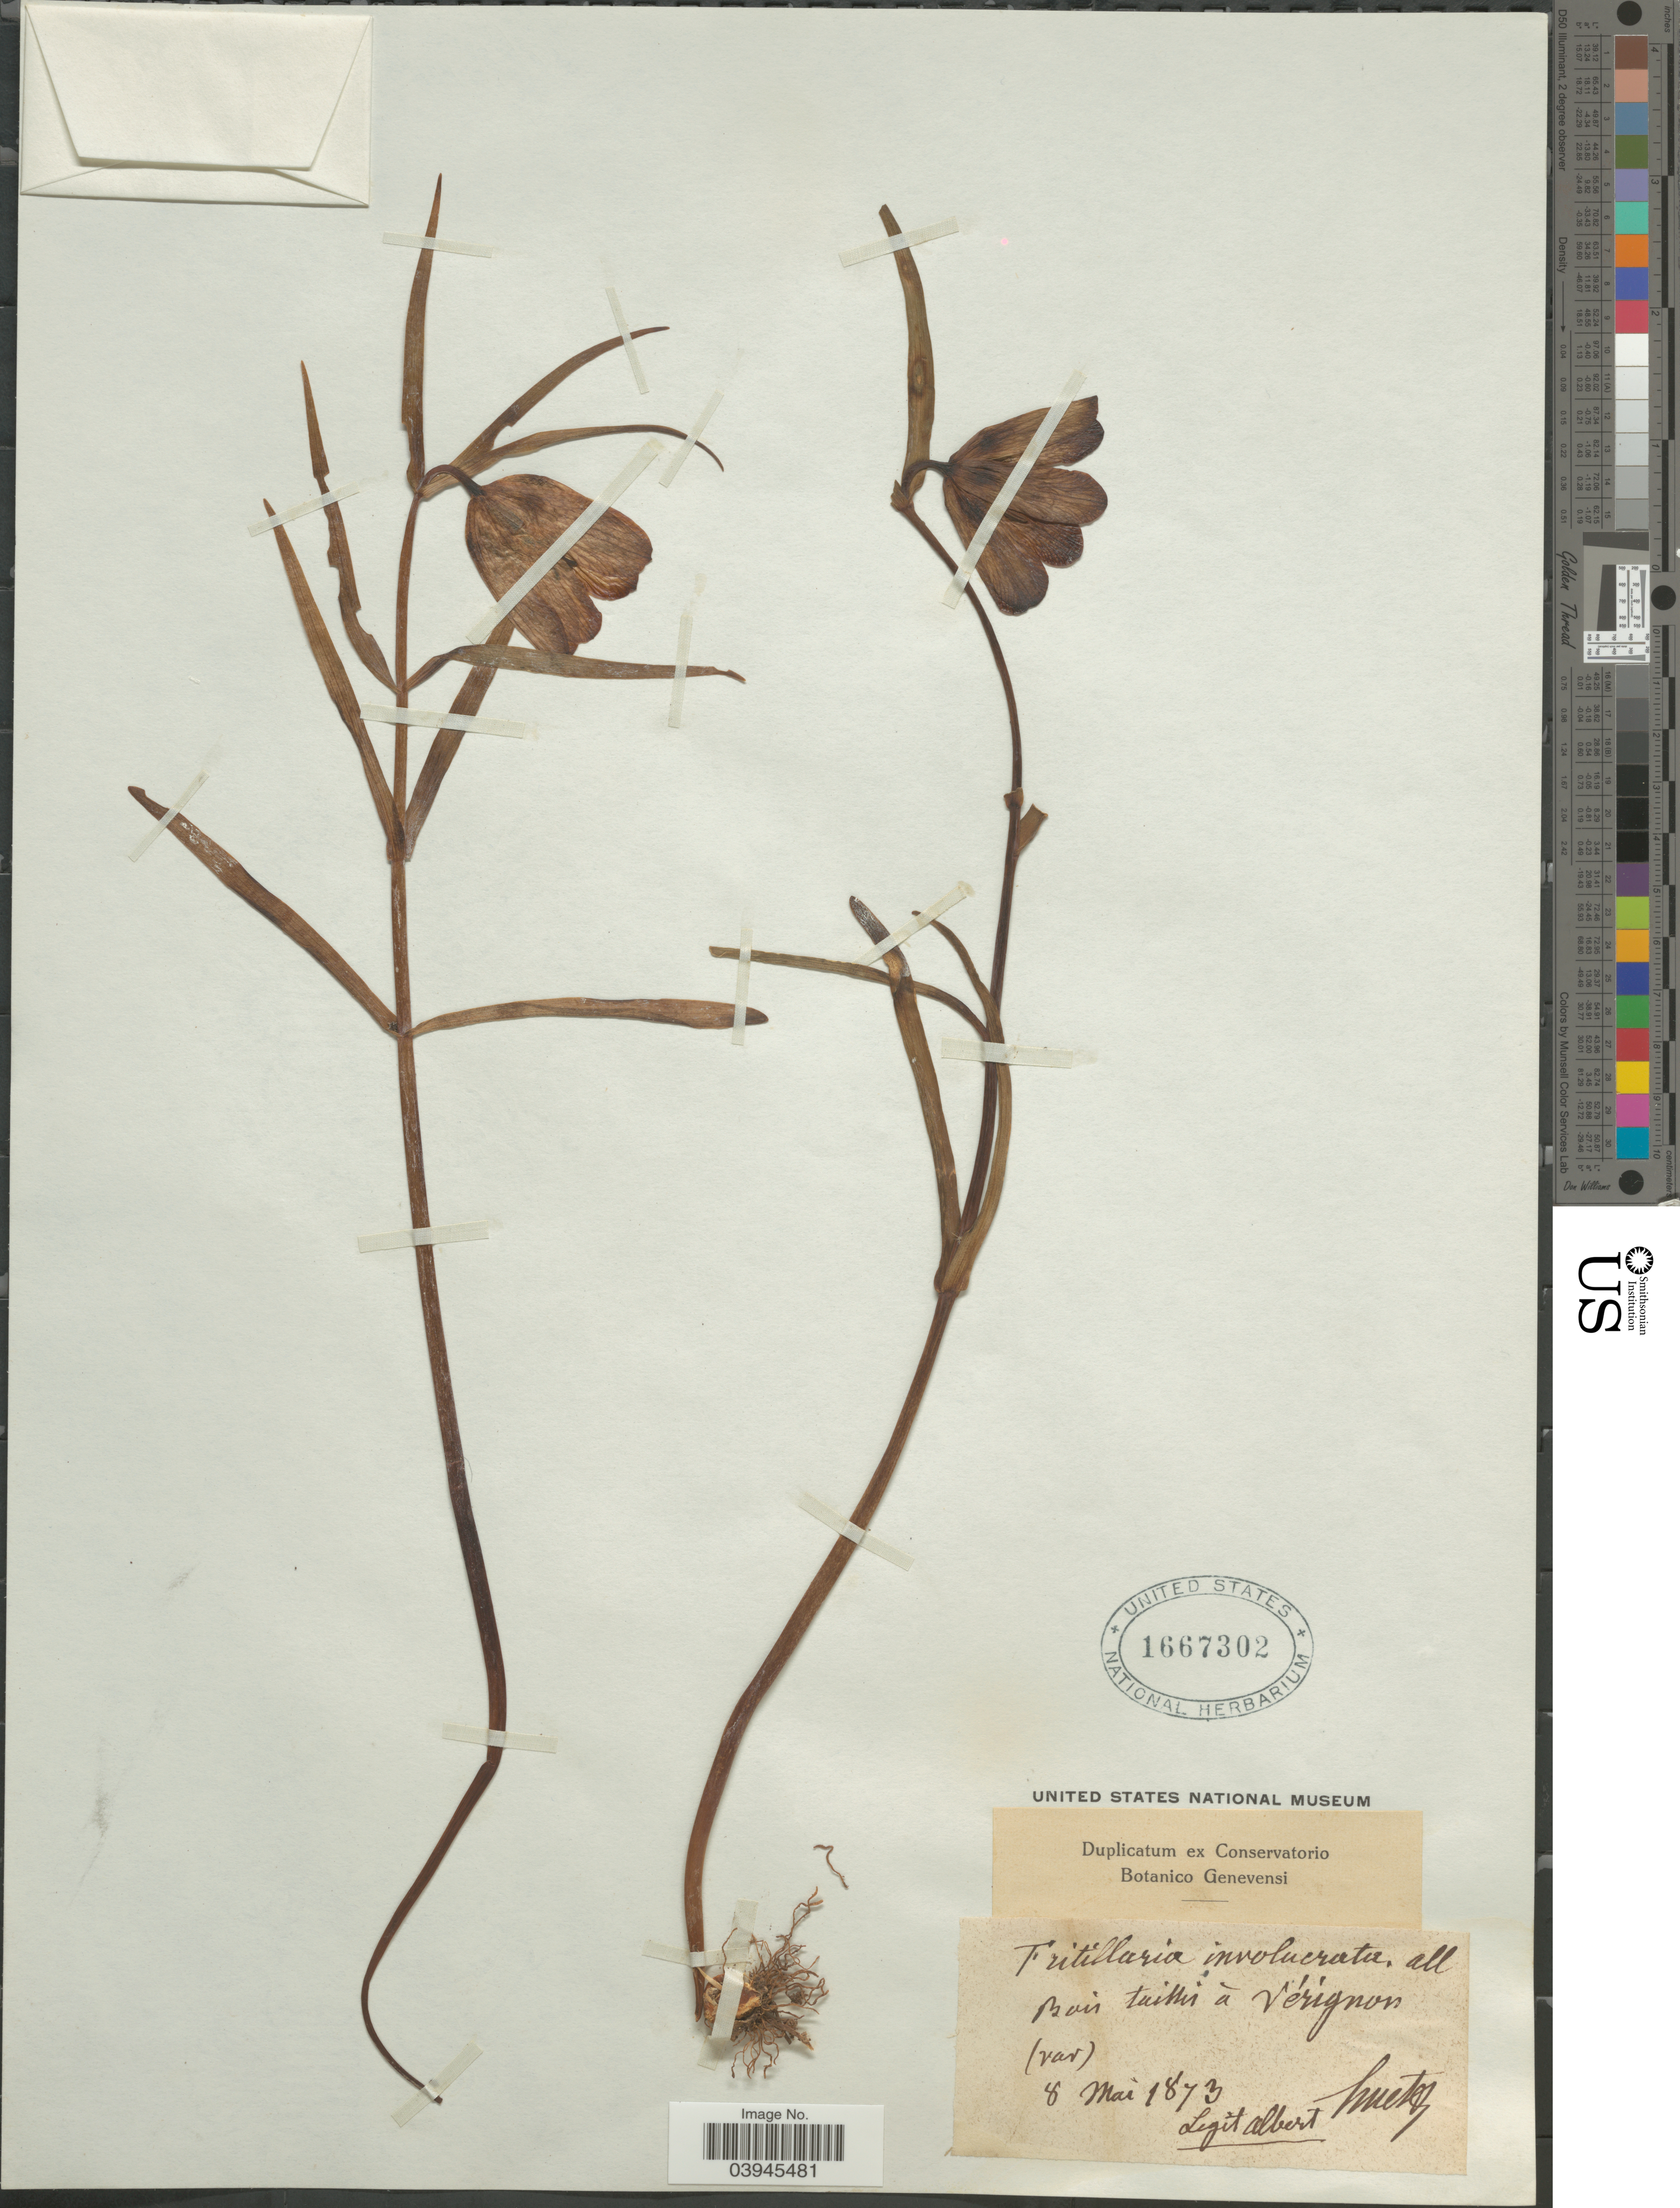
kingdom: Plantae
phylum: Tracheophyta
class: Liliopsida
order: Liliales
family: Liliaceae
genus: Fritillaria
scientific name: Fritillaria involucrata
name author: All.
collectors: -- Albert & Huetz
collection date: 1873-05-08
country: France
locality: Bais taillis á Vérignon.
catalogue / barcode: US 1667302